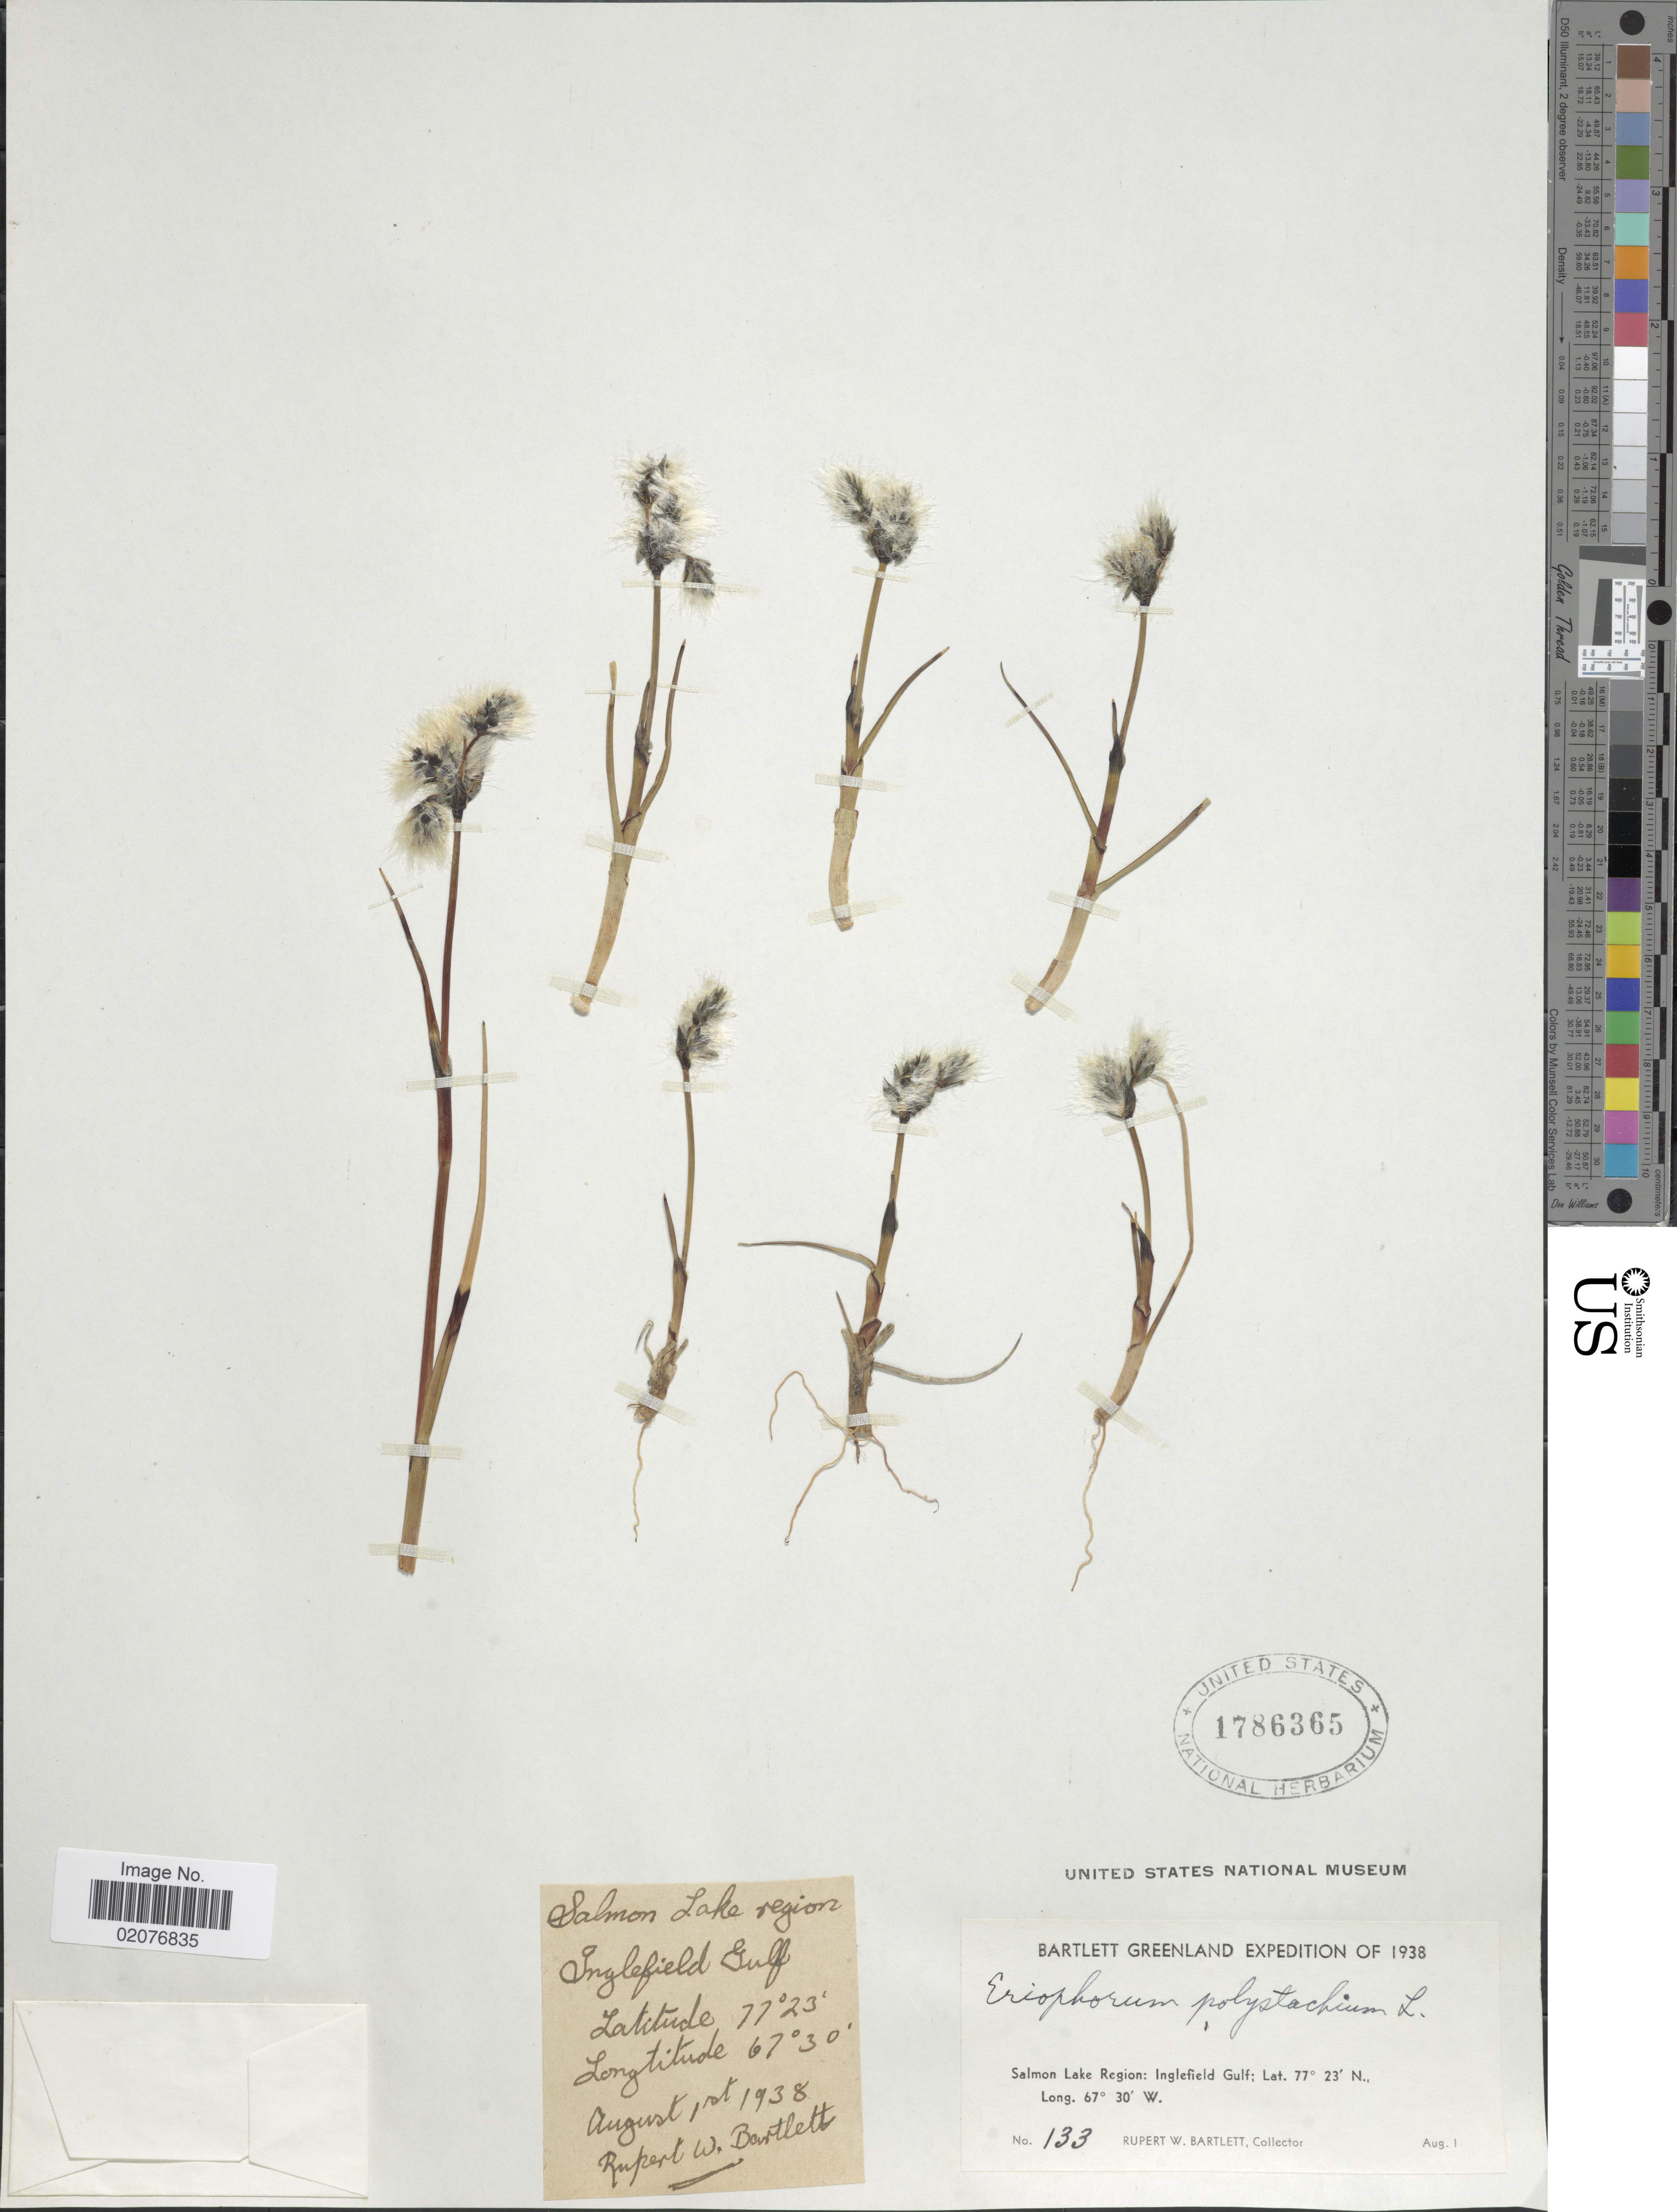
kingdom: Plantae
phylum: Tracheophyta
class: Liliopsida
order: Poales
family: Cyperaceae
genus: Eriophorum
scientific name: Eriophorum angustifolium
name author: Honck.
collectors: R. W. Bartlett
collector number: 133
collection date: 1938-08-01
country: Greenland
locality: Bartlett Greenland, Salmon Lake Region: Inglefield Gulf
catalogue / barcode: US 1786365